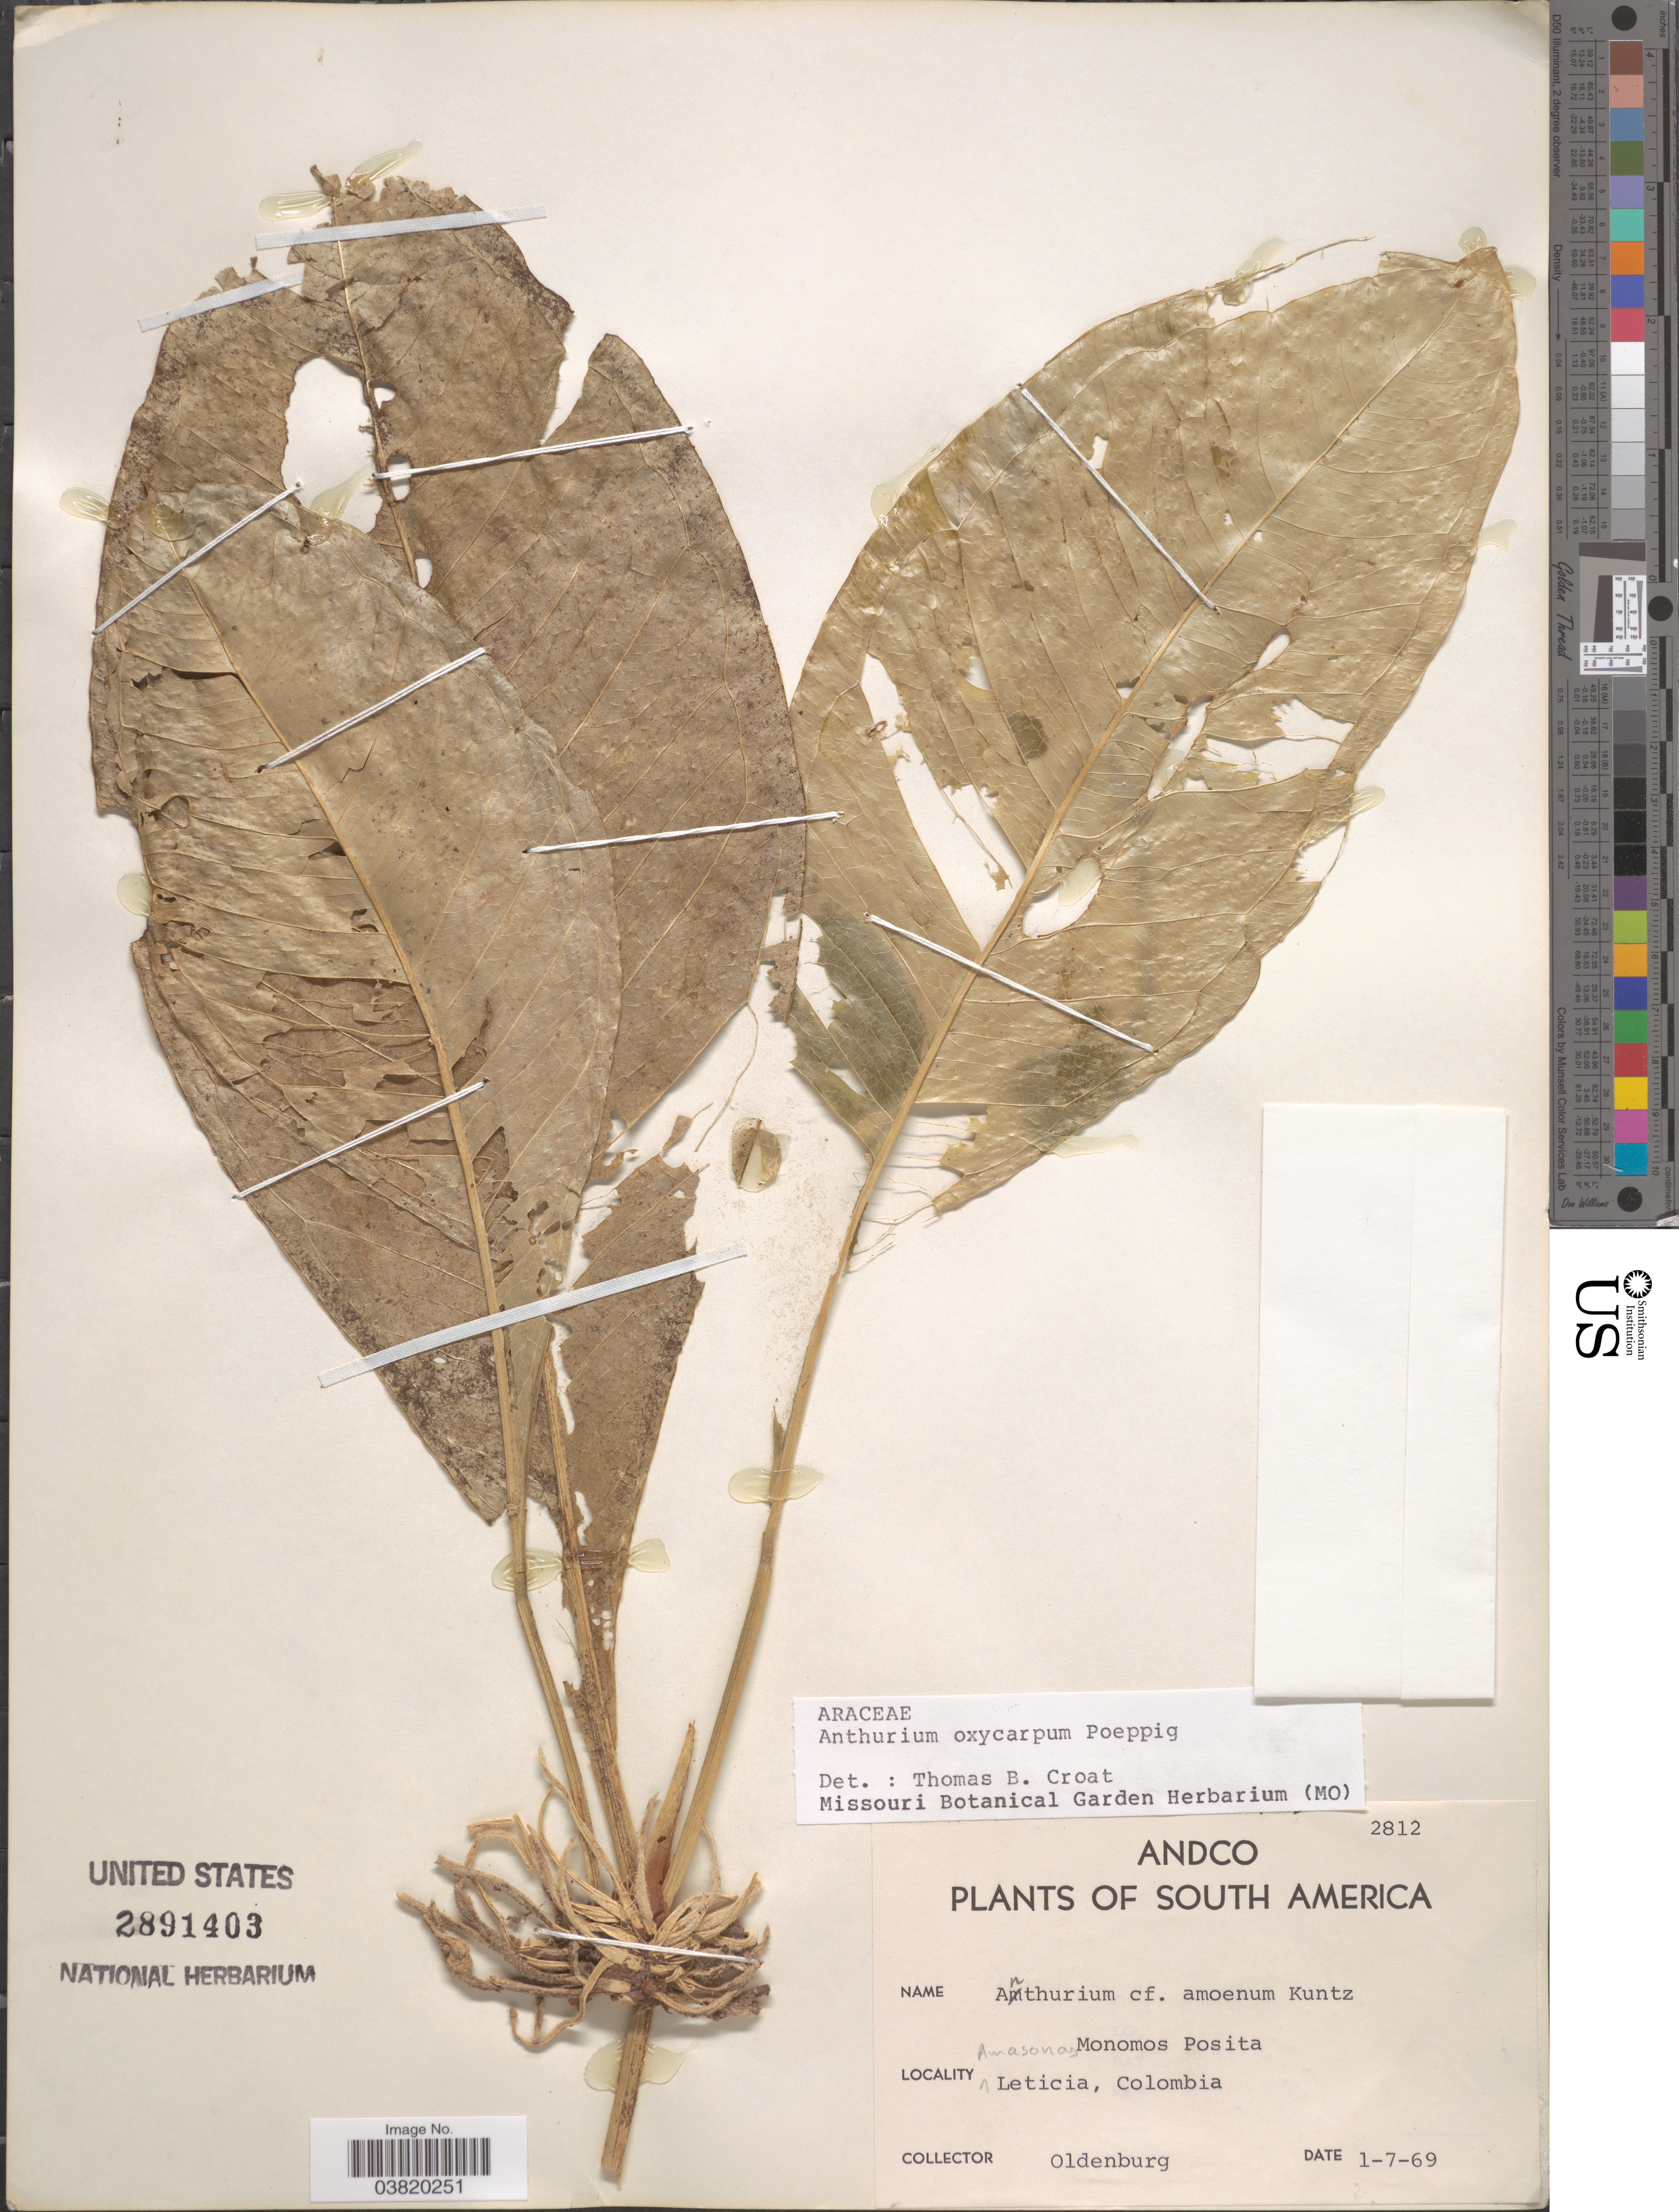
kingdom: Plantae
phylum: Tracheophyta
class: Liliopsida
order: Alismatales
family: Araceae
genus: Anthurium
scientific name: Anthurium oxycarpum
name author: Poepp.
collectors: Oldenburg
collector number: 2812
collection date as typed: Transcribed d/m/y: 1/7/69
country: Colombia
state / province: Amazônas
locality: Leticia.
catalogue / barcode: US 2891403